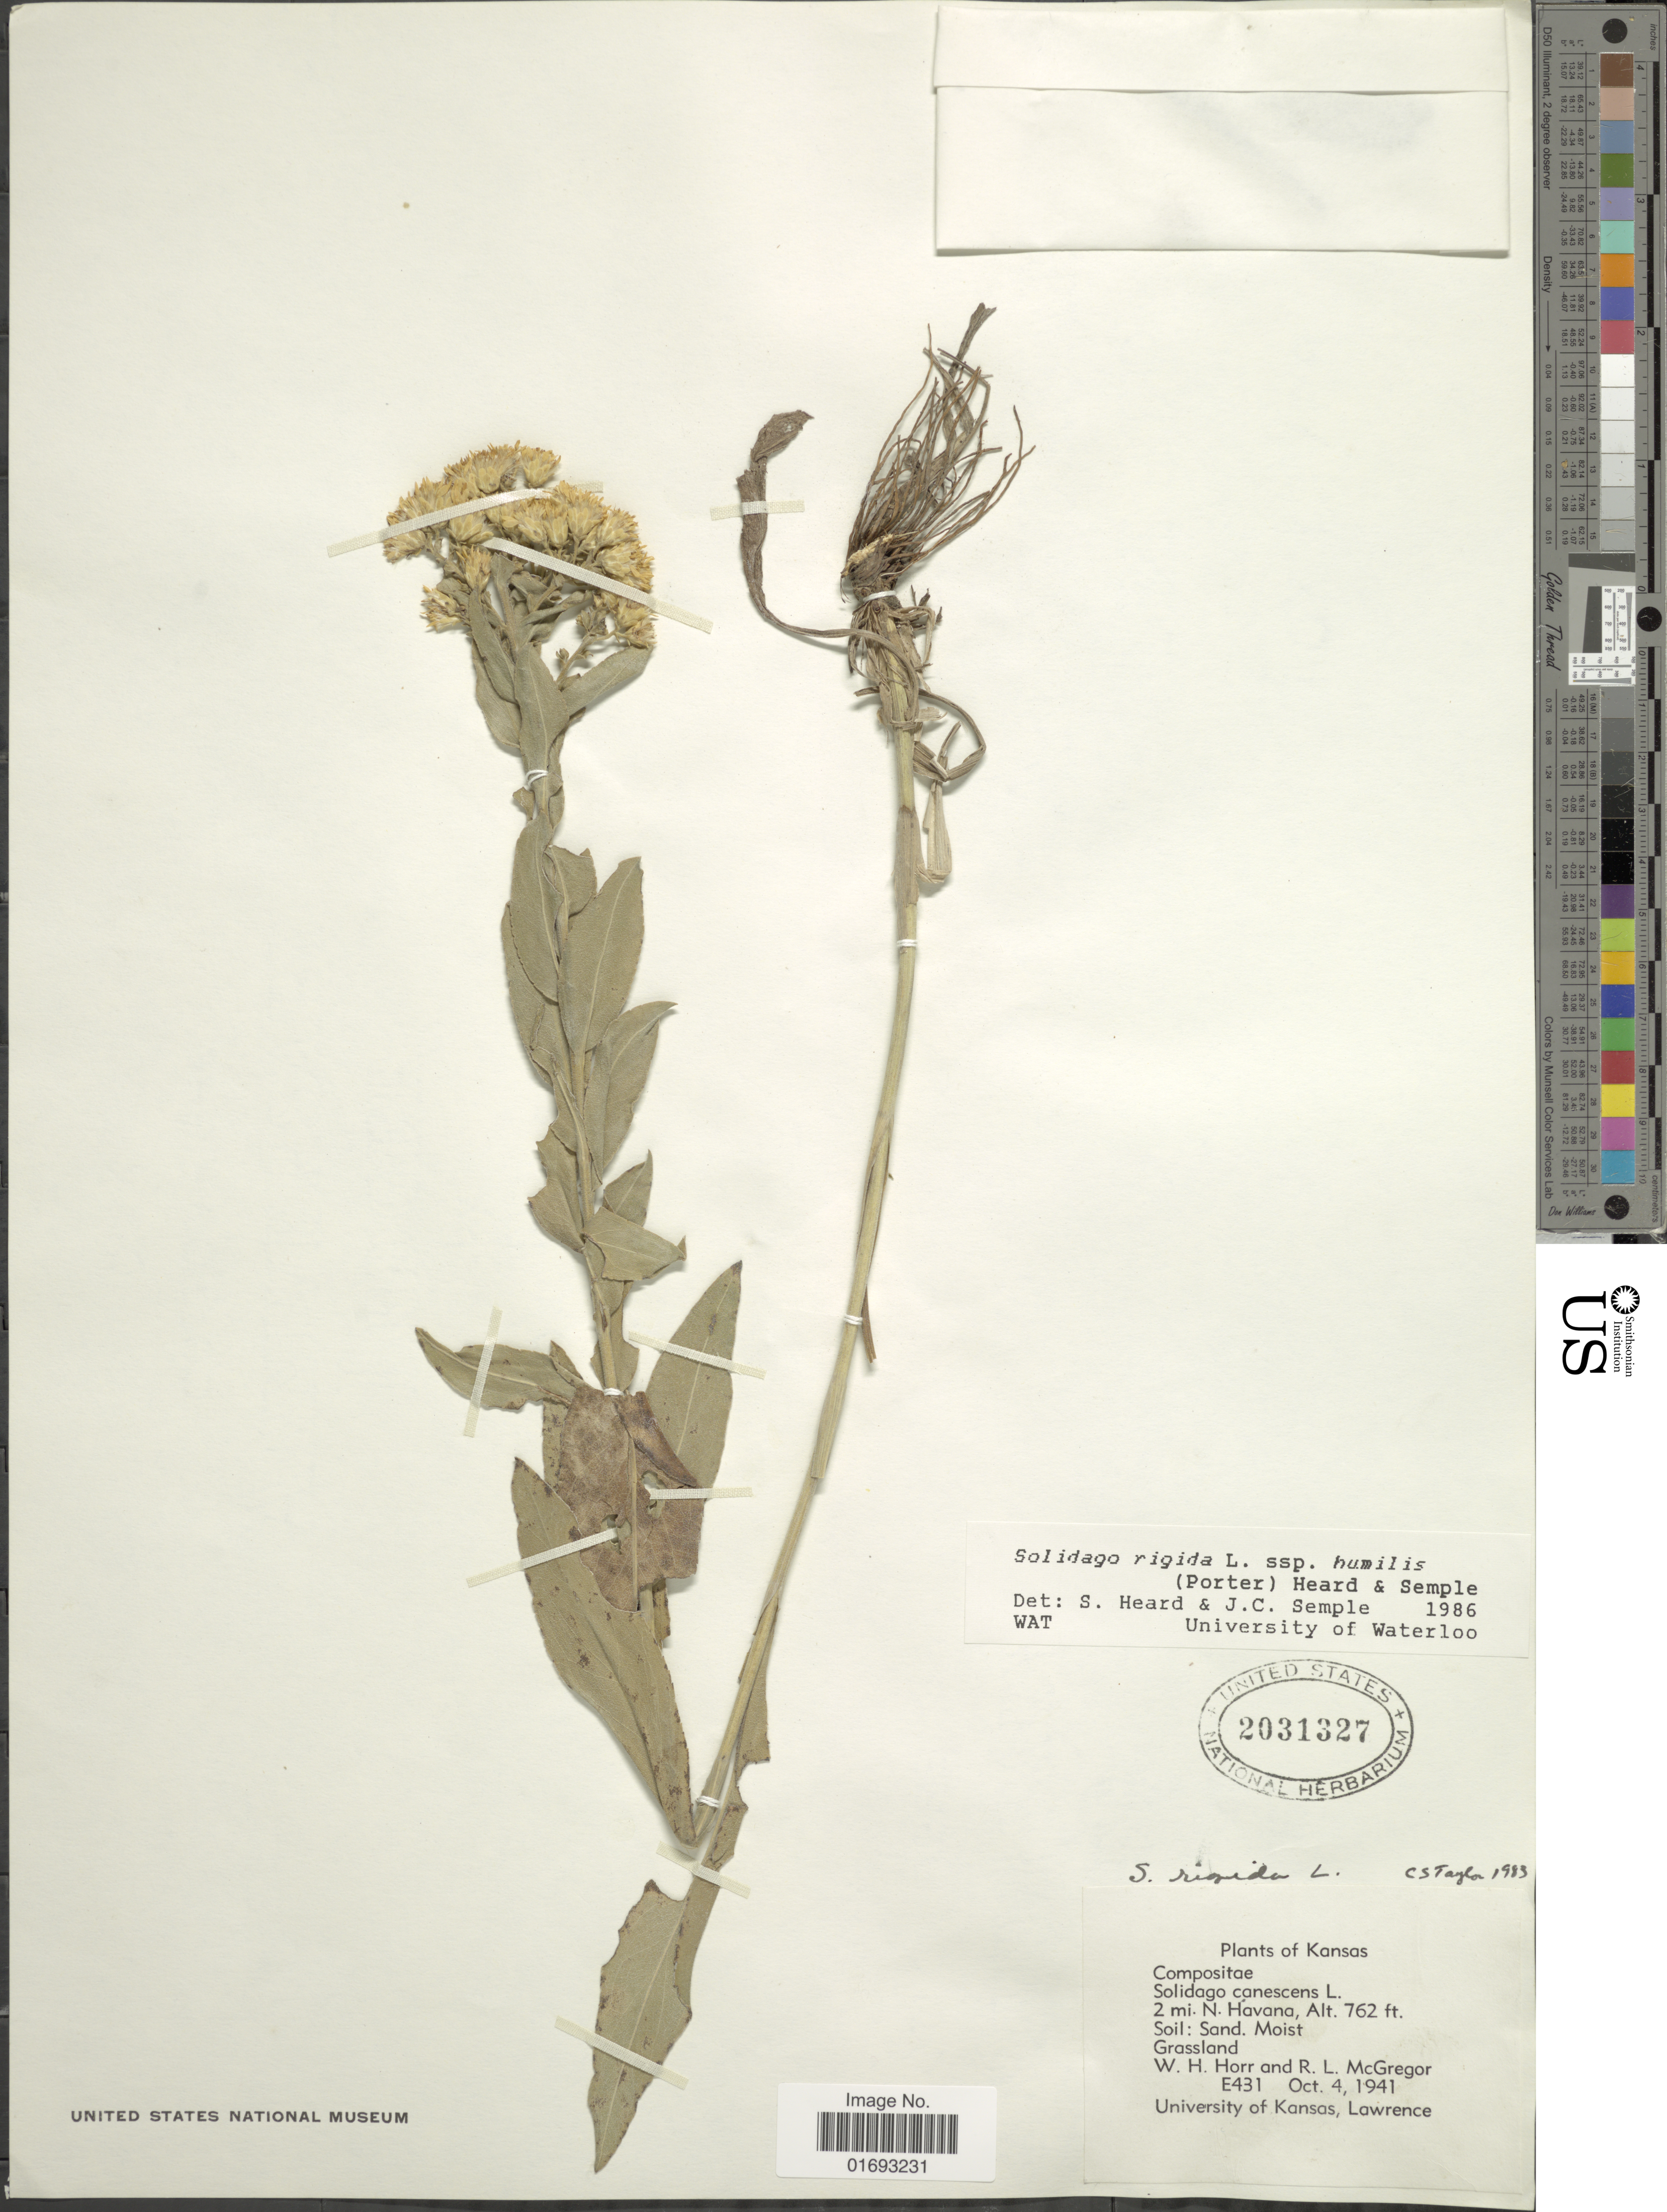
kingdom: Plantae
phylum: Tracheophyta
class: Magnoliopsida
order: Asterales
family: Asteraceae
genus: Oligoneuron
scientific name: Oligoneuron rigidum var. humile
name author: (Porter) G.L. Nesom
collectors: W. H. Horr & R. McGregor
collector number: E431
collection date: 1941-10-04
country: United States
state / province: Kansas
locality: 2 mi. N. Havana, Soil: Sand. Moist, grassland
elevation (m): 232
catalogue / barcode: US 2031327